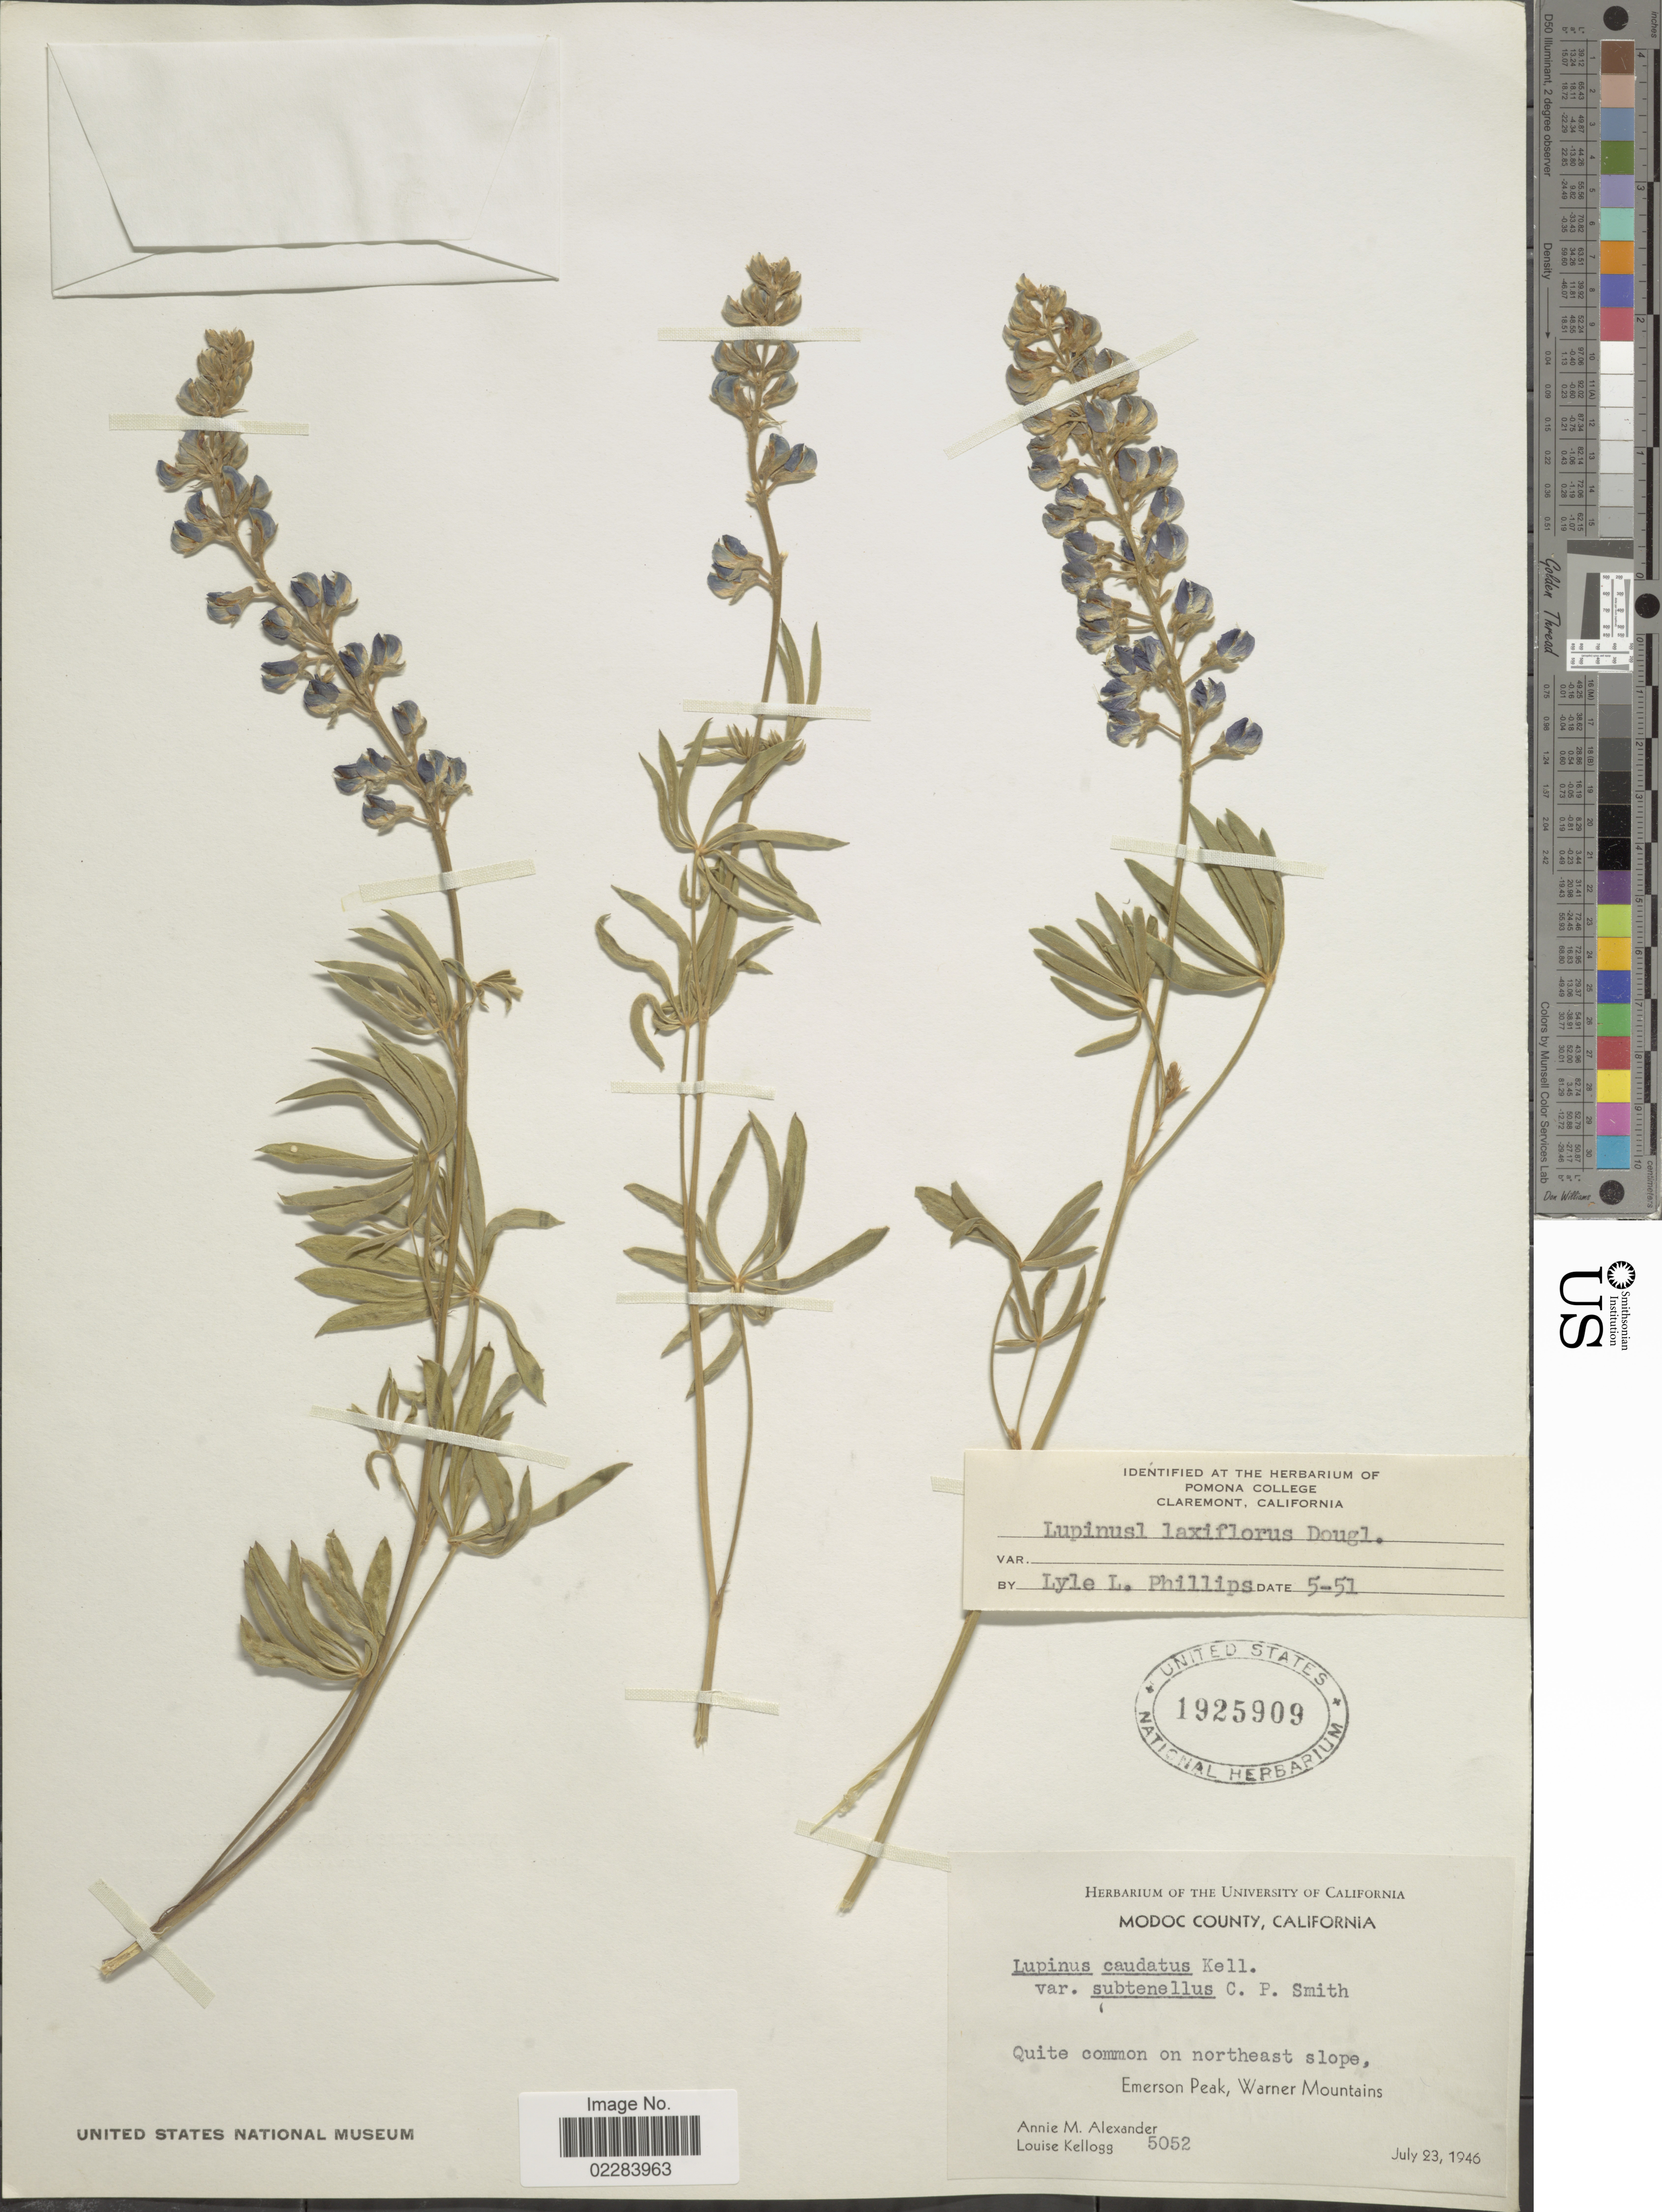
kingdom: Plantae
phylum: Tracheophyta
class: Magnoliopsida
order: Fabales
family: Fabaceae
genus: Lupinus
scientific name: Lupinus arbustus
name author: Lindl.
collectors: A. M. Alexander & L. Kellogg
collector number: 5052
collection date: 1946-07-23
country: United States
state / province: California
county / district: Modoc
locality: Modoc County. Quite common on northeast slope, Emerson Peak, Warner Mountains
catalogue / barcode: US 1925909